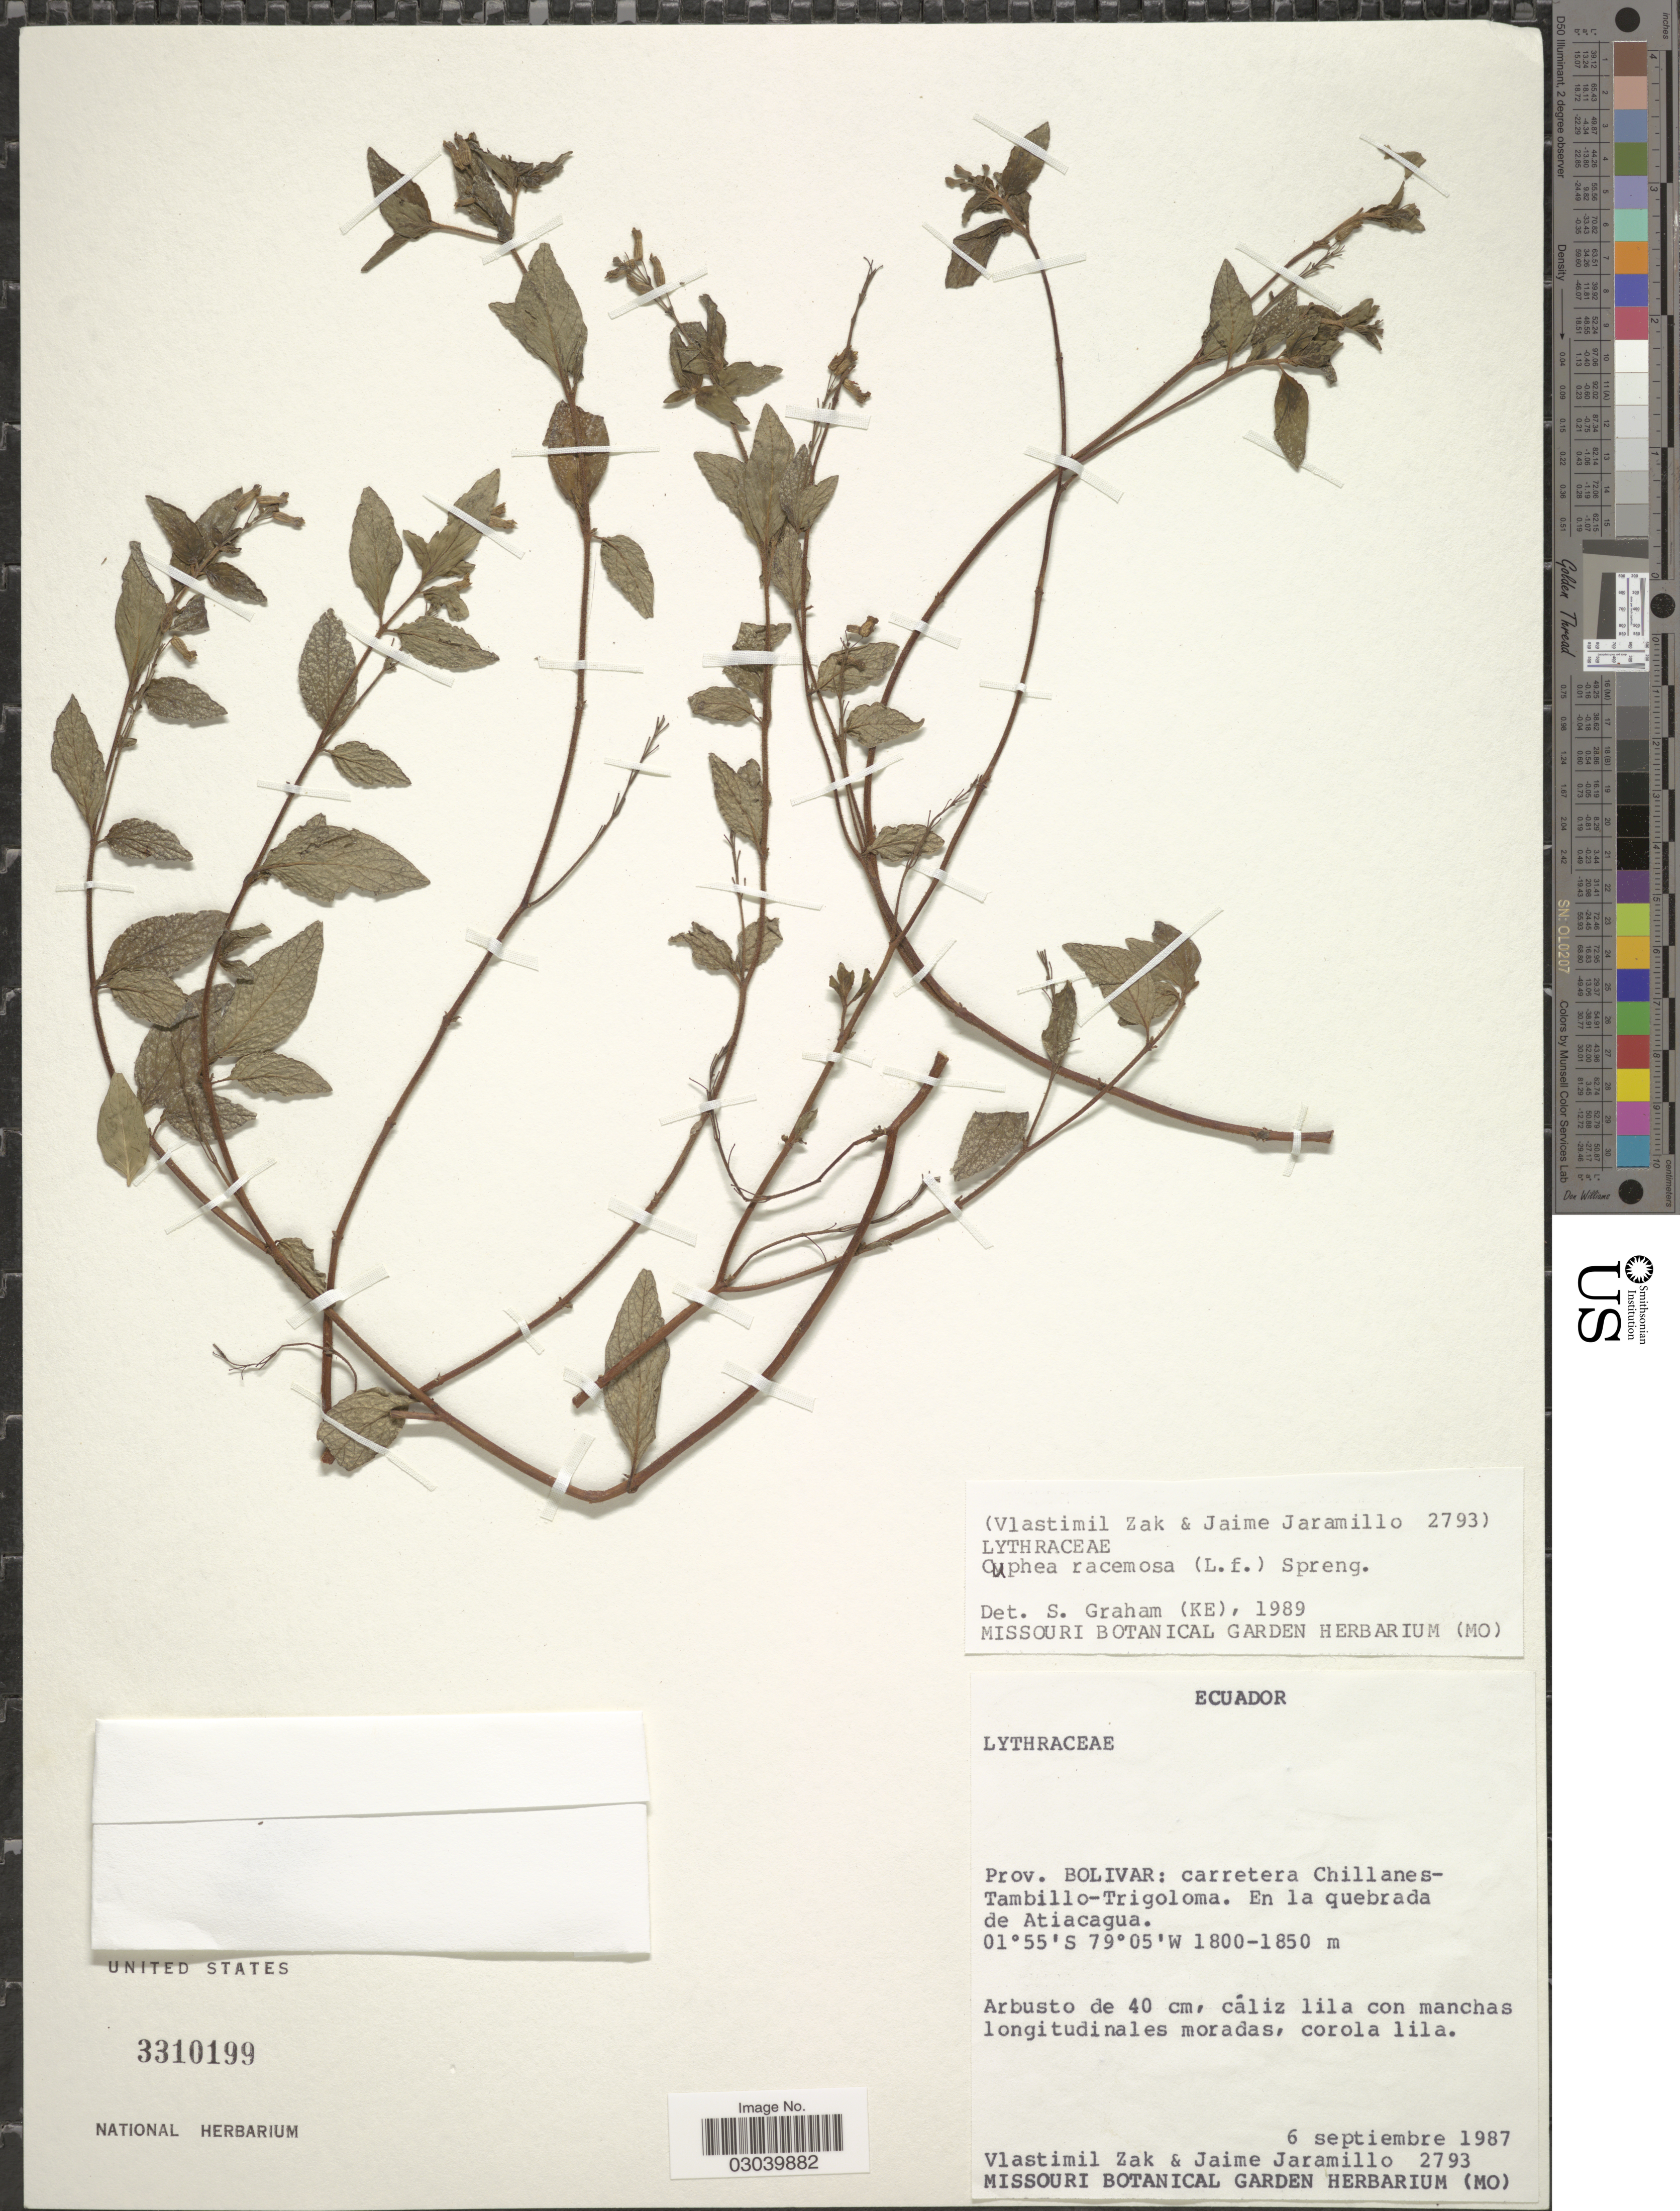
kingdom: Plantae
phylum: Tracheophyta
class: Magnoliopsida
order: Myrtales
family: Lythraceae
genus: Cuphea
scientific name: Cuphea racemosa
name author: (L. f.) Spreng.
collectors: V. Zak & J. Jaramillo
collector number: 2793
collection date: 1987-09-06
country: Ecuador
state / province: Bolívar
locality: Carretera Chillanes-Tambillo-Trigoloma. En la quebrada de Atiacagua.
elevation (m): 1800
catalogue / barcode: US 3310199